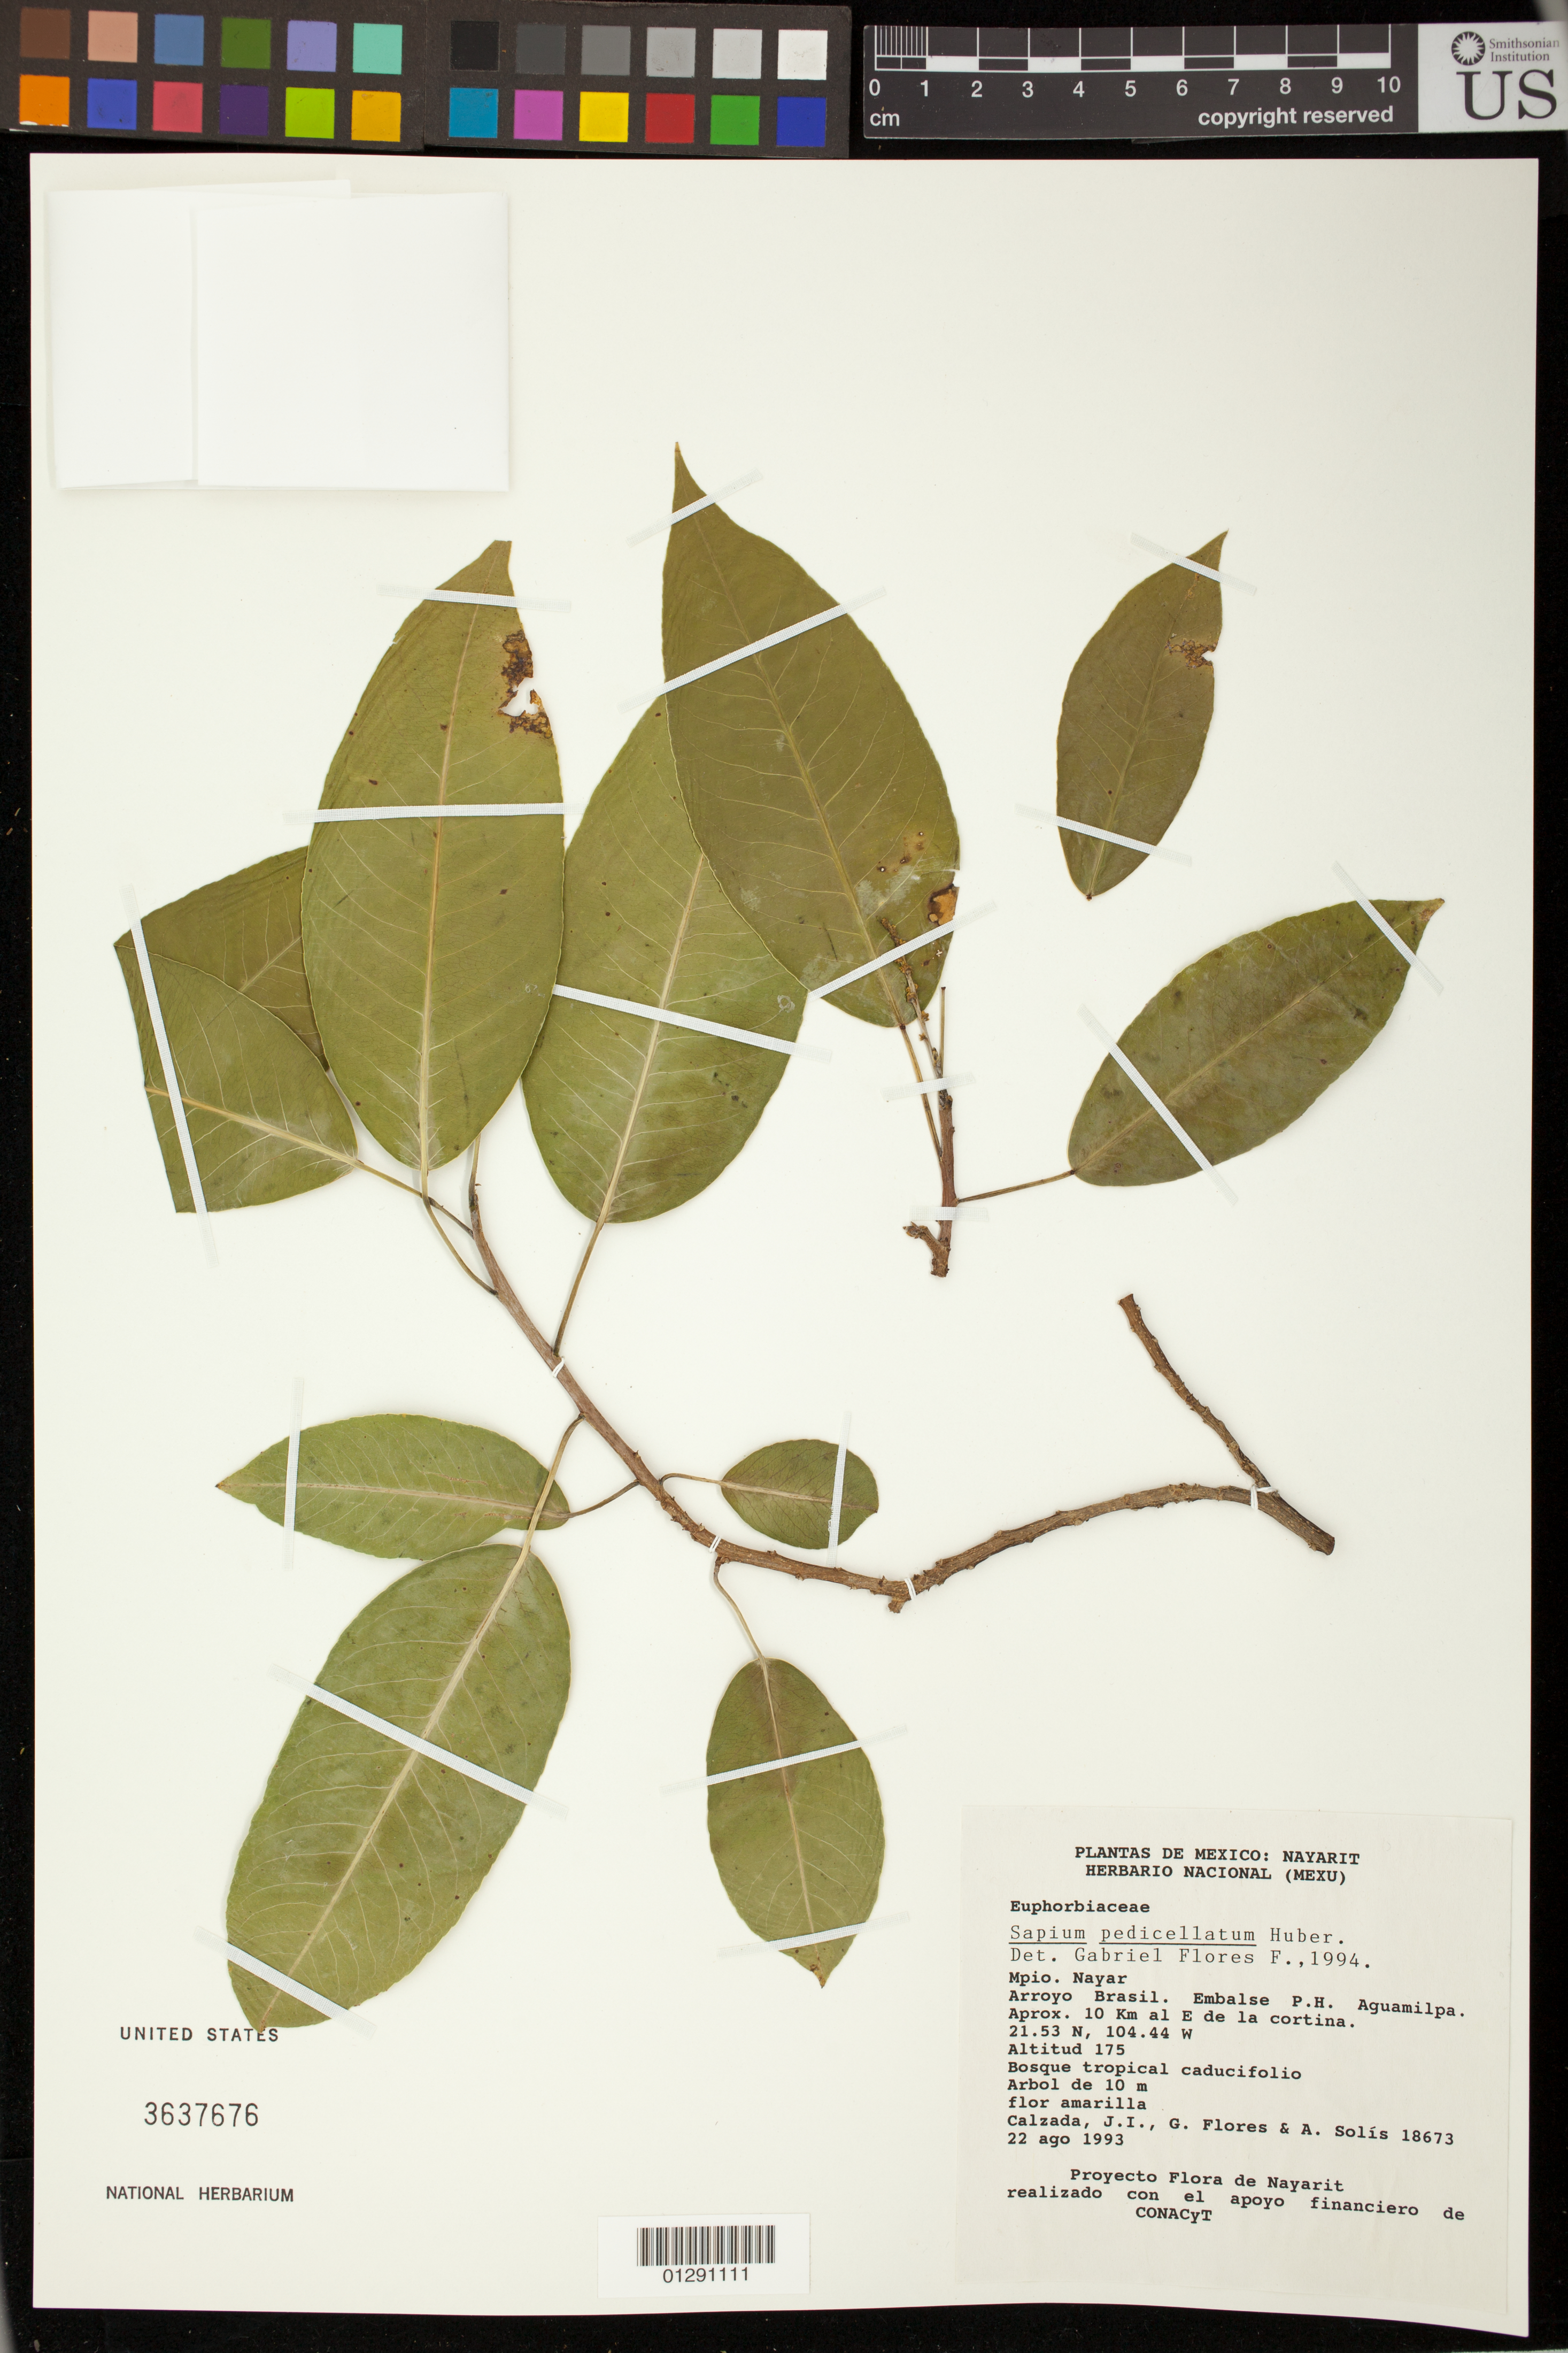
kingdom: Plantae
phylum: Tracheophyta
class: Magnoliopsida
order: Malpighiales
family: Euphorbiaceae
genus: Sapium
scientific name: Sapium pedicellatum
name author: Huber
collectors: J. I. Calzada, G. Flores F. & A. Solis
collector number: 18673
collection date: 1993-08-22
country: Mexico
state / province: Nayarit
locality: Nayar. Aprox. 10 Km al E de la cortina.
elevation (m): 53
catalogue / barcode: US 3637676